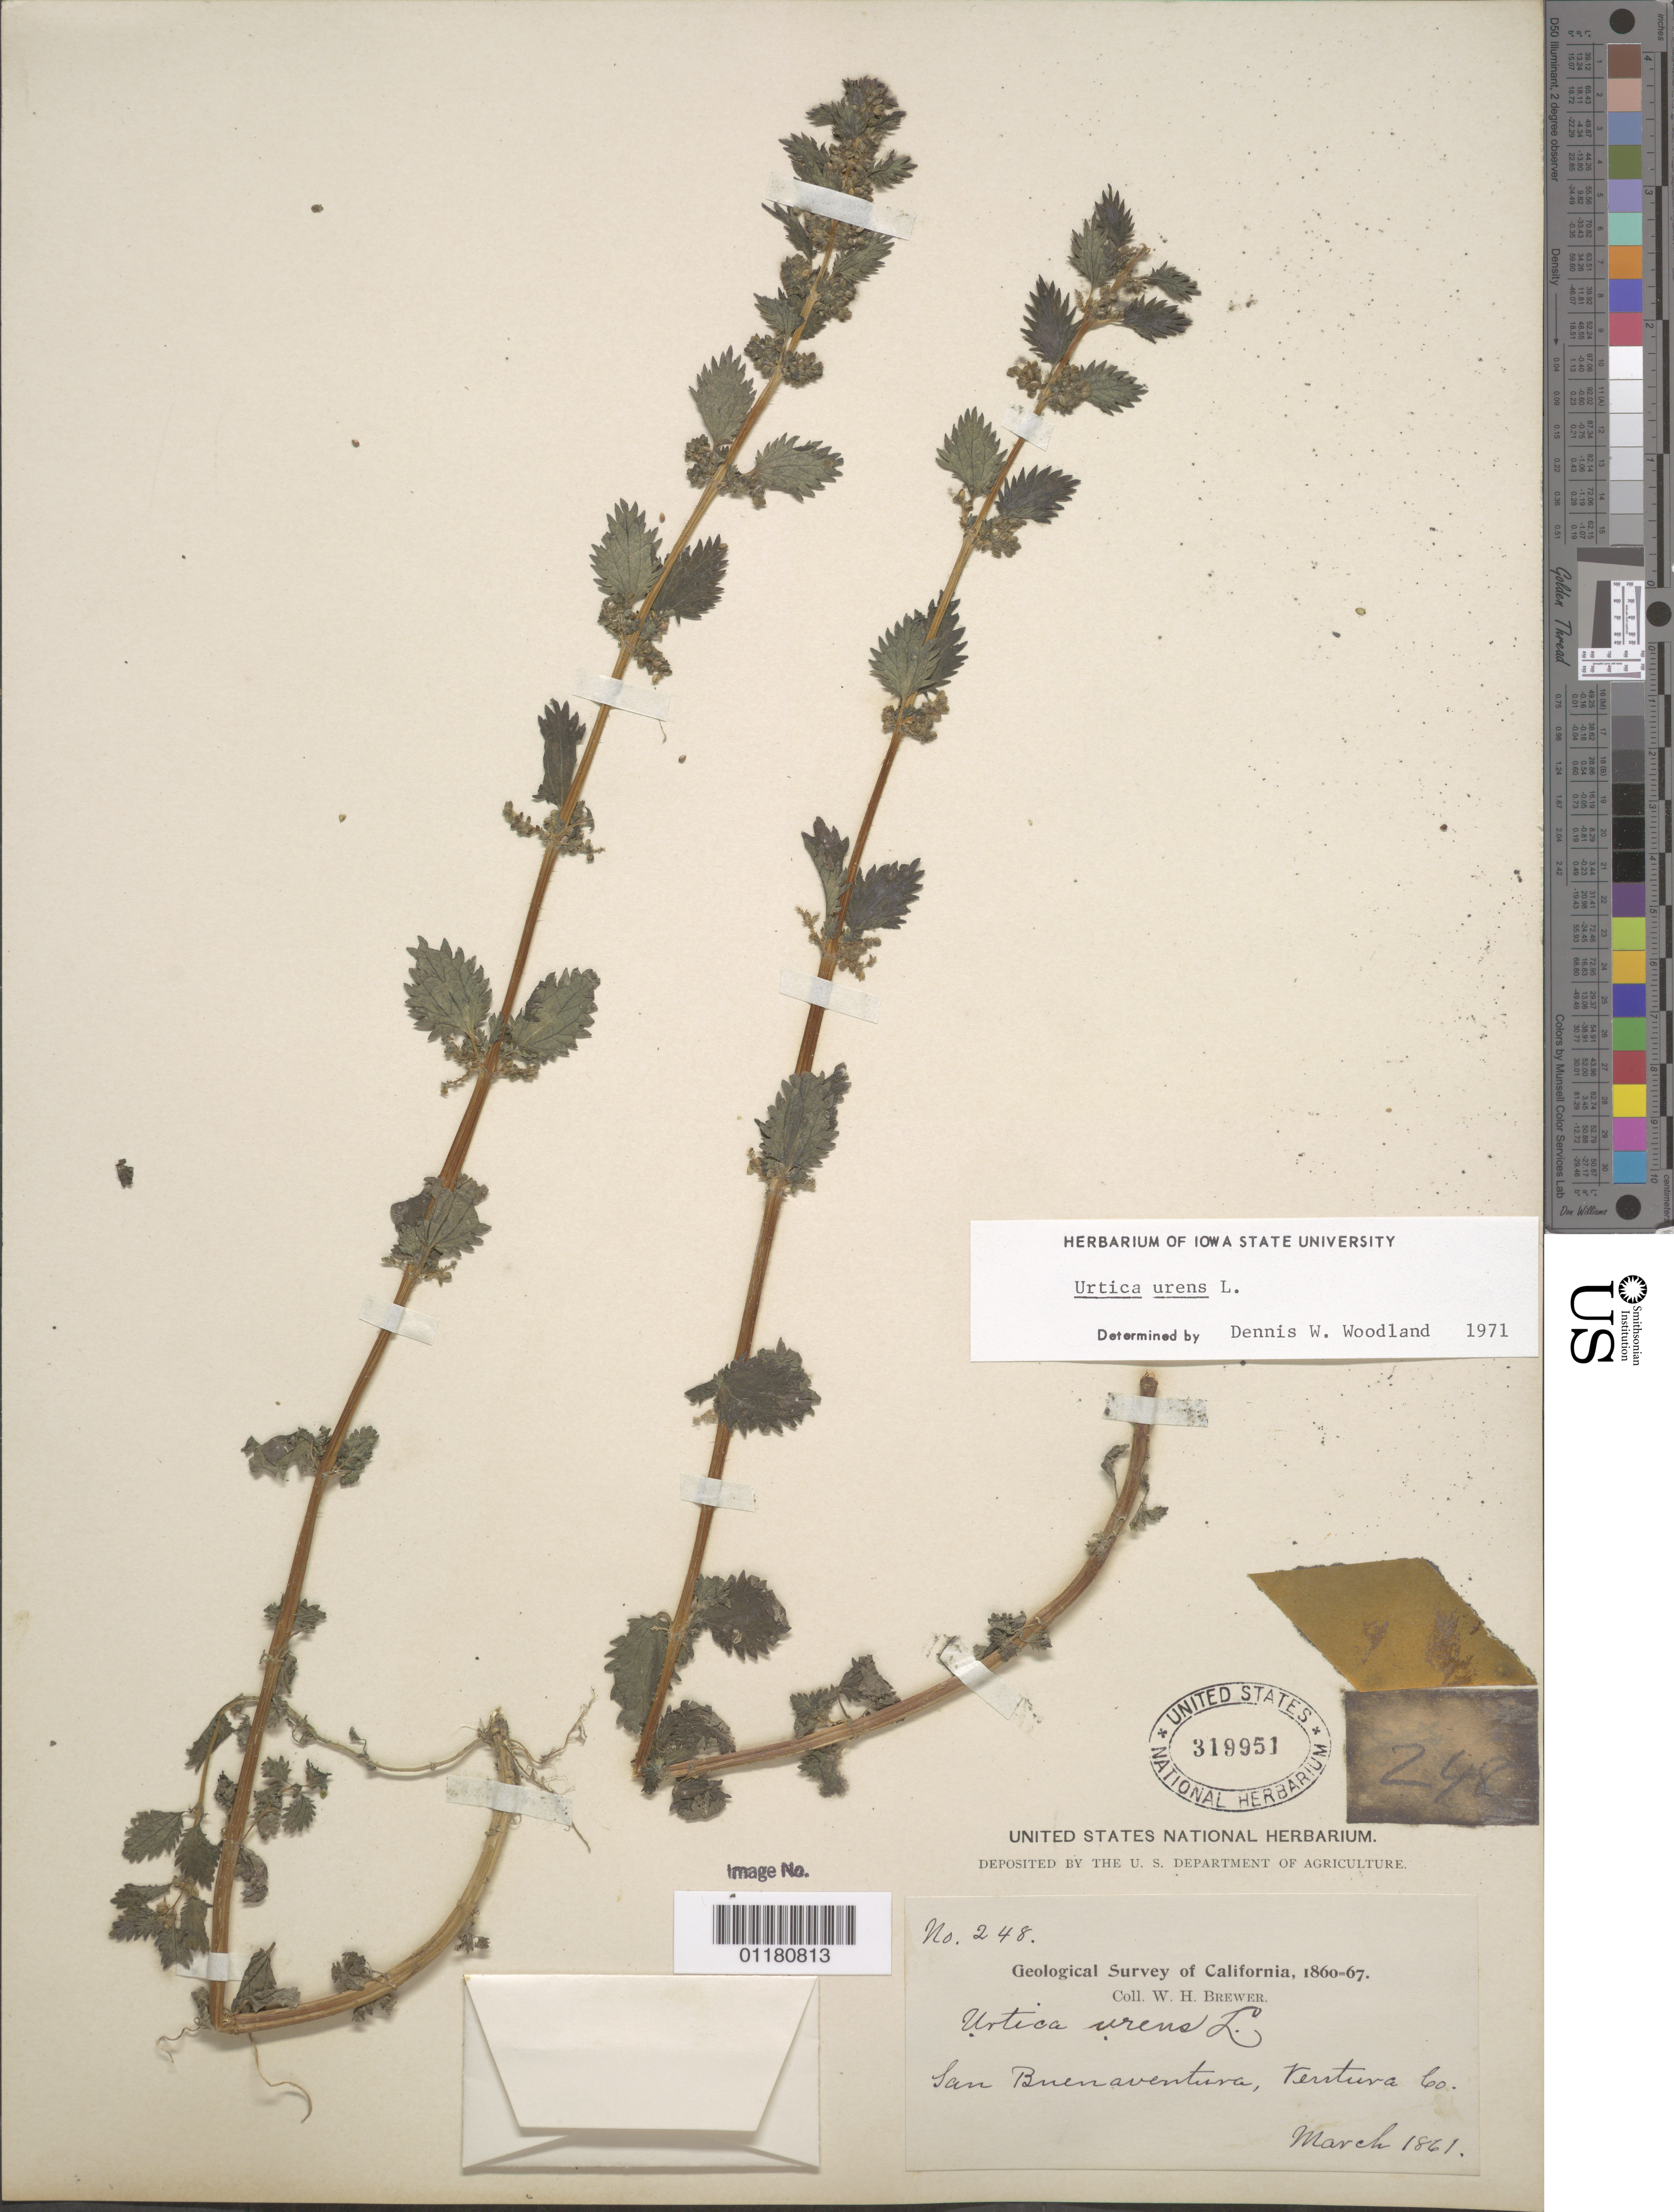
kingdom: Plantae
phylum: Tracheophyta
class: Magnoliopsida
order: Rosales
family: Urticaceae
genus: Urtica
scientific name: Urtica urens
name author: L.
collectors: W. H. Brewer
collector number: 248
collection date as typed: Mar 1861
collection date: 1861-03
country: United States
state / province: California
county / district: Ventura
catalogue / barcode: US 319951